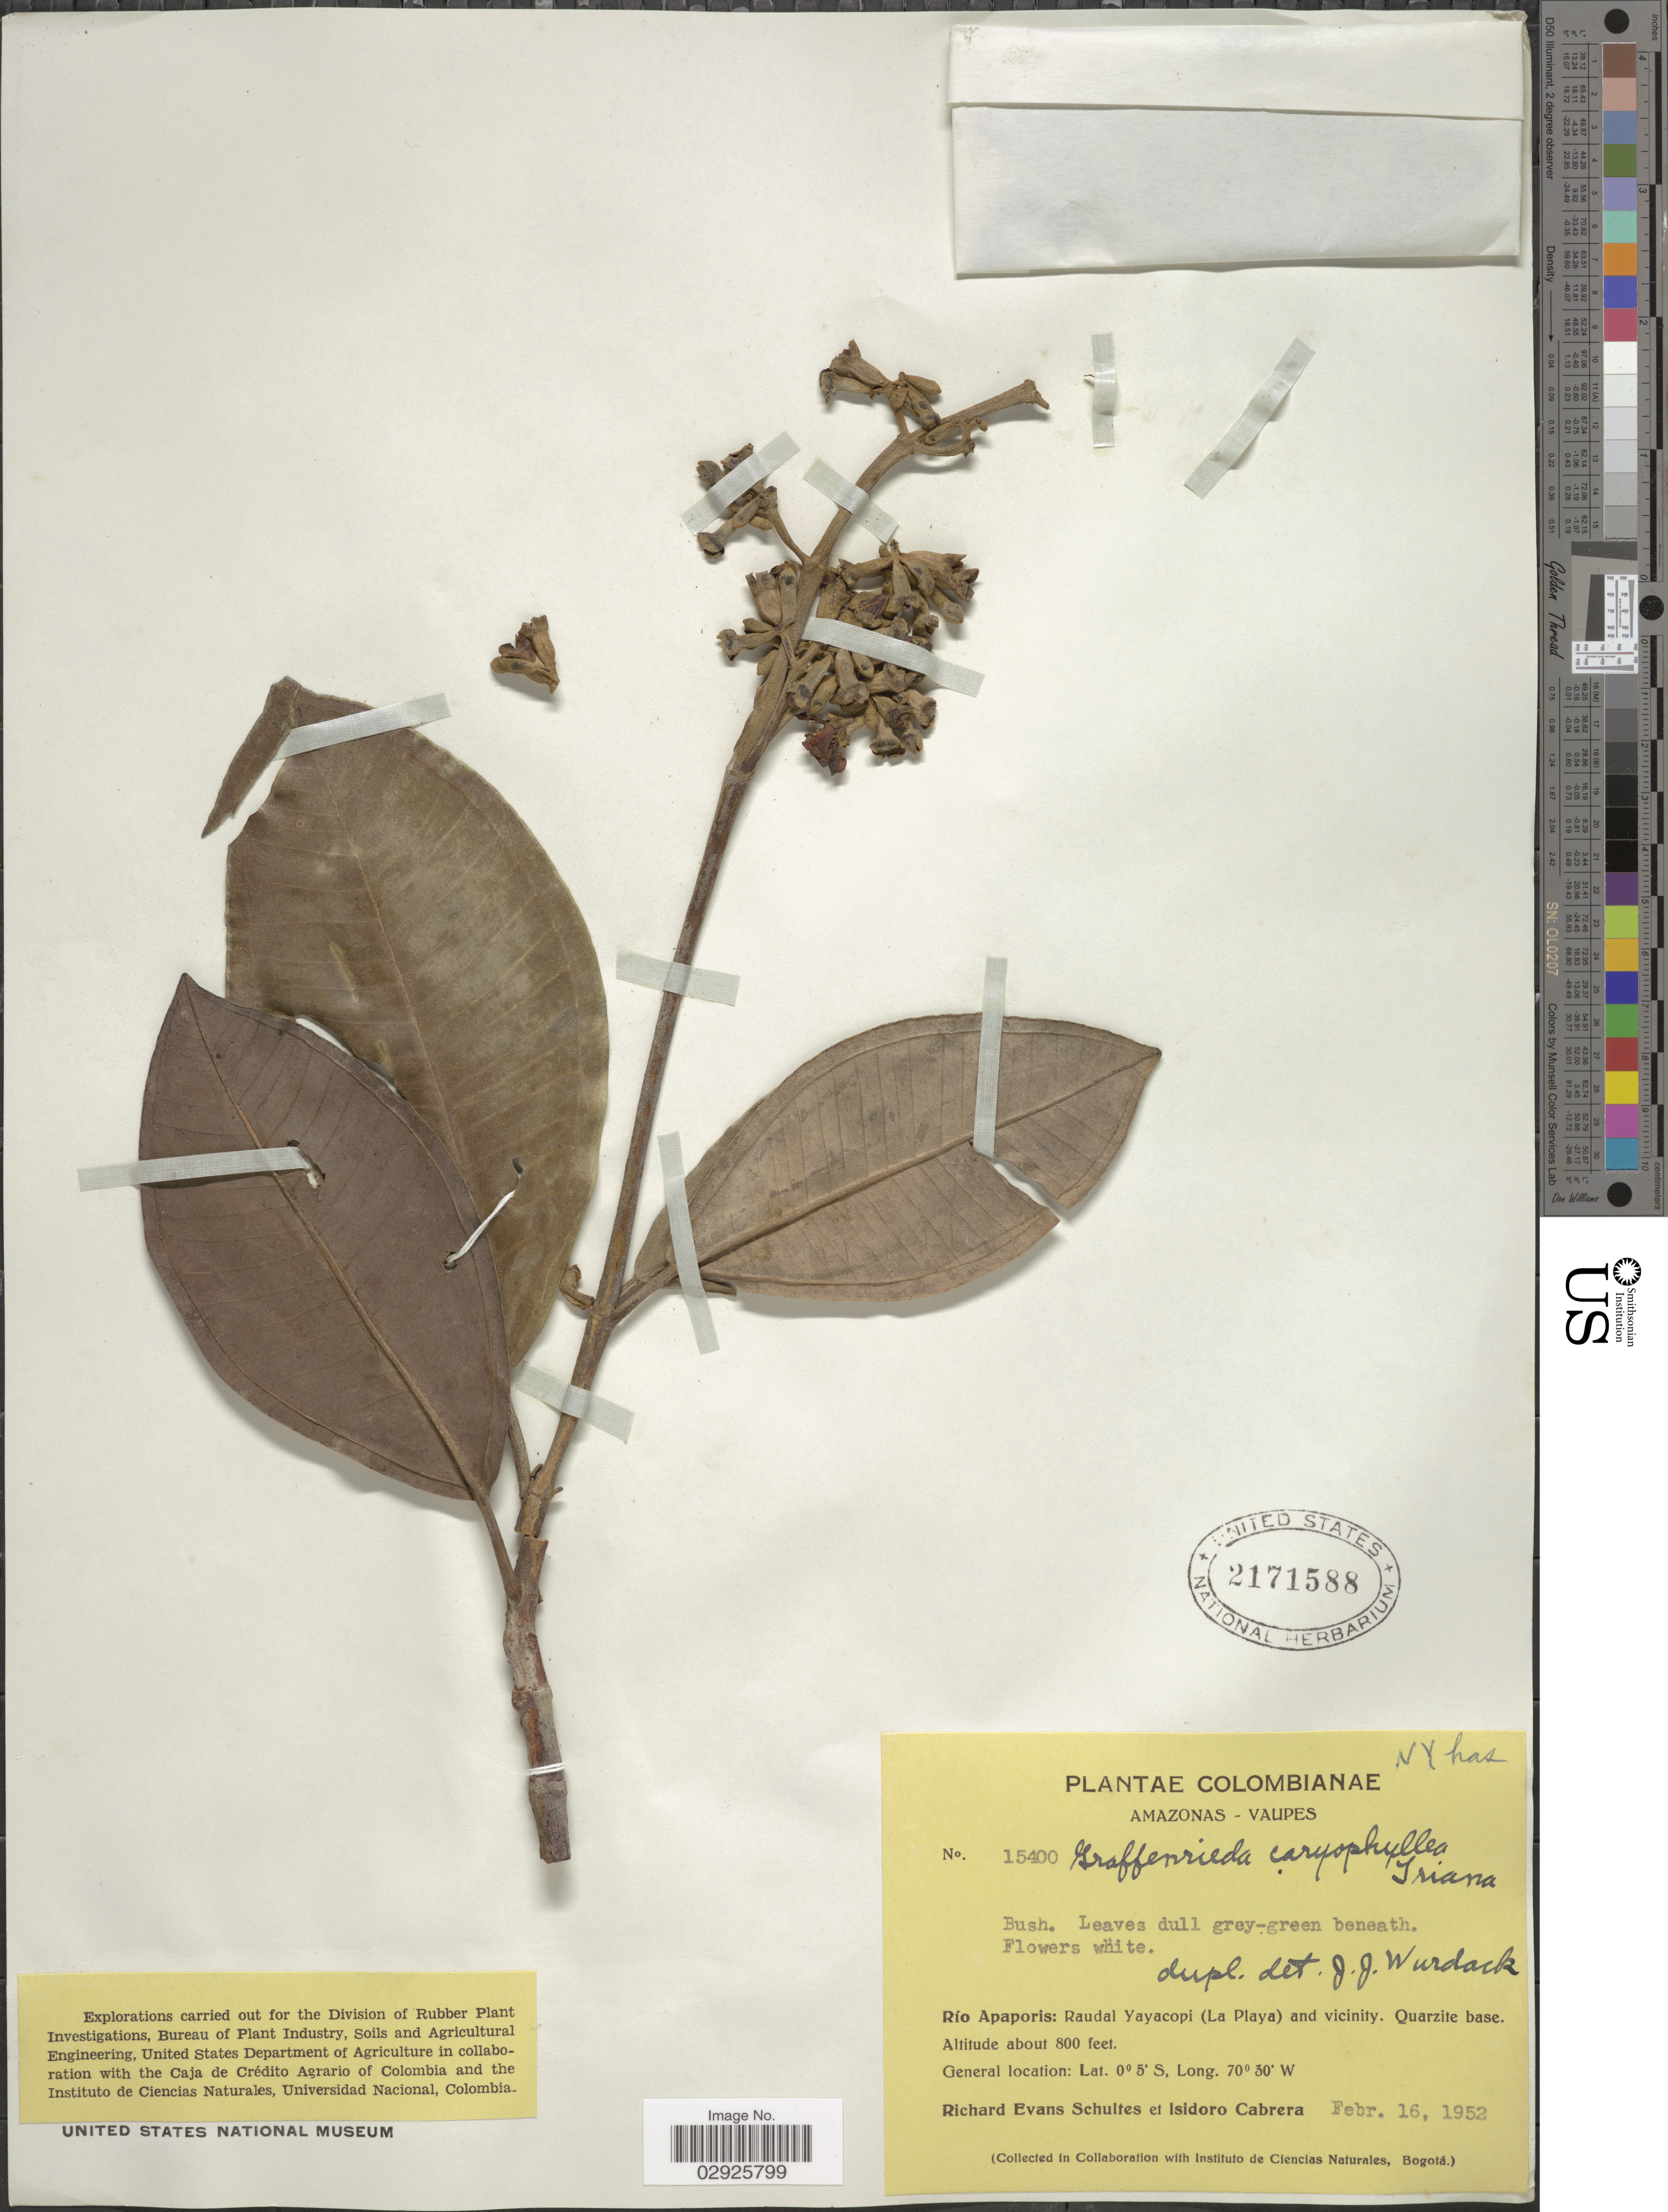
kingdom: Plantae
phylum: Tracheophyta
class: Magnoliopsida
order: Myrtales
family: Melastomataceae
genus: Graffenrieda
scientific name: Graffenrieda caryophyllea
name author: Triana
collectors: R. E. Schultes & I. Cabrera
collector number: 15400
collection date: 1952-02-16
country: Colombia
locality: Amazonas-Vaupes. Río Apaporis: Raudal Yayacopi (La Playa) and vicinity.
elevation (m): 244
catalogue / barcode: US 2171588